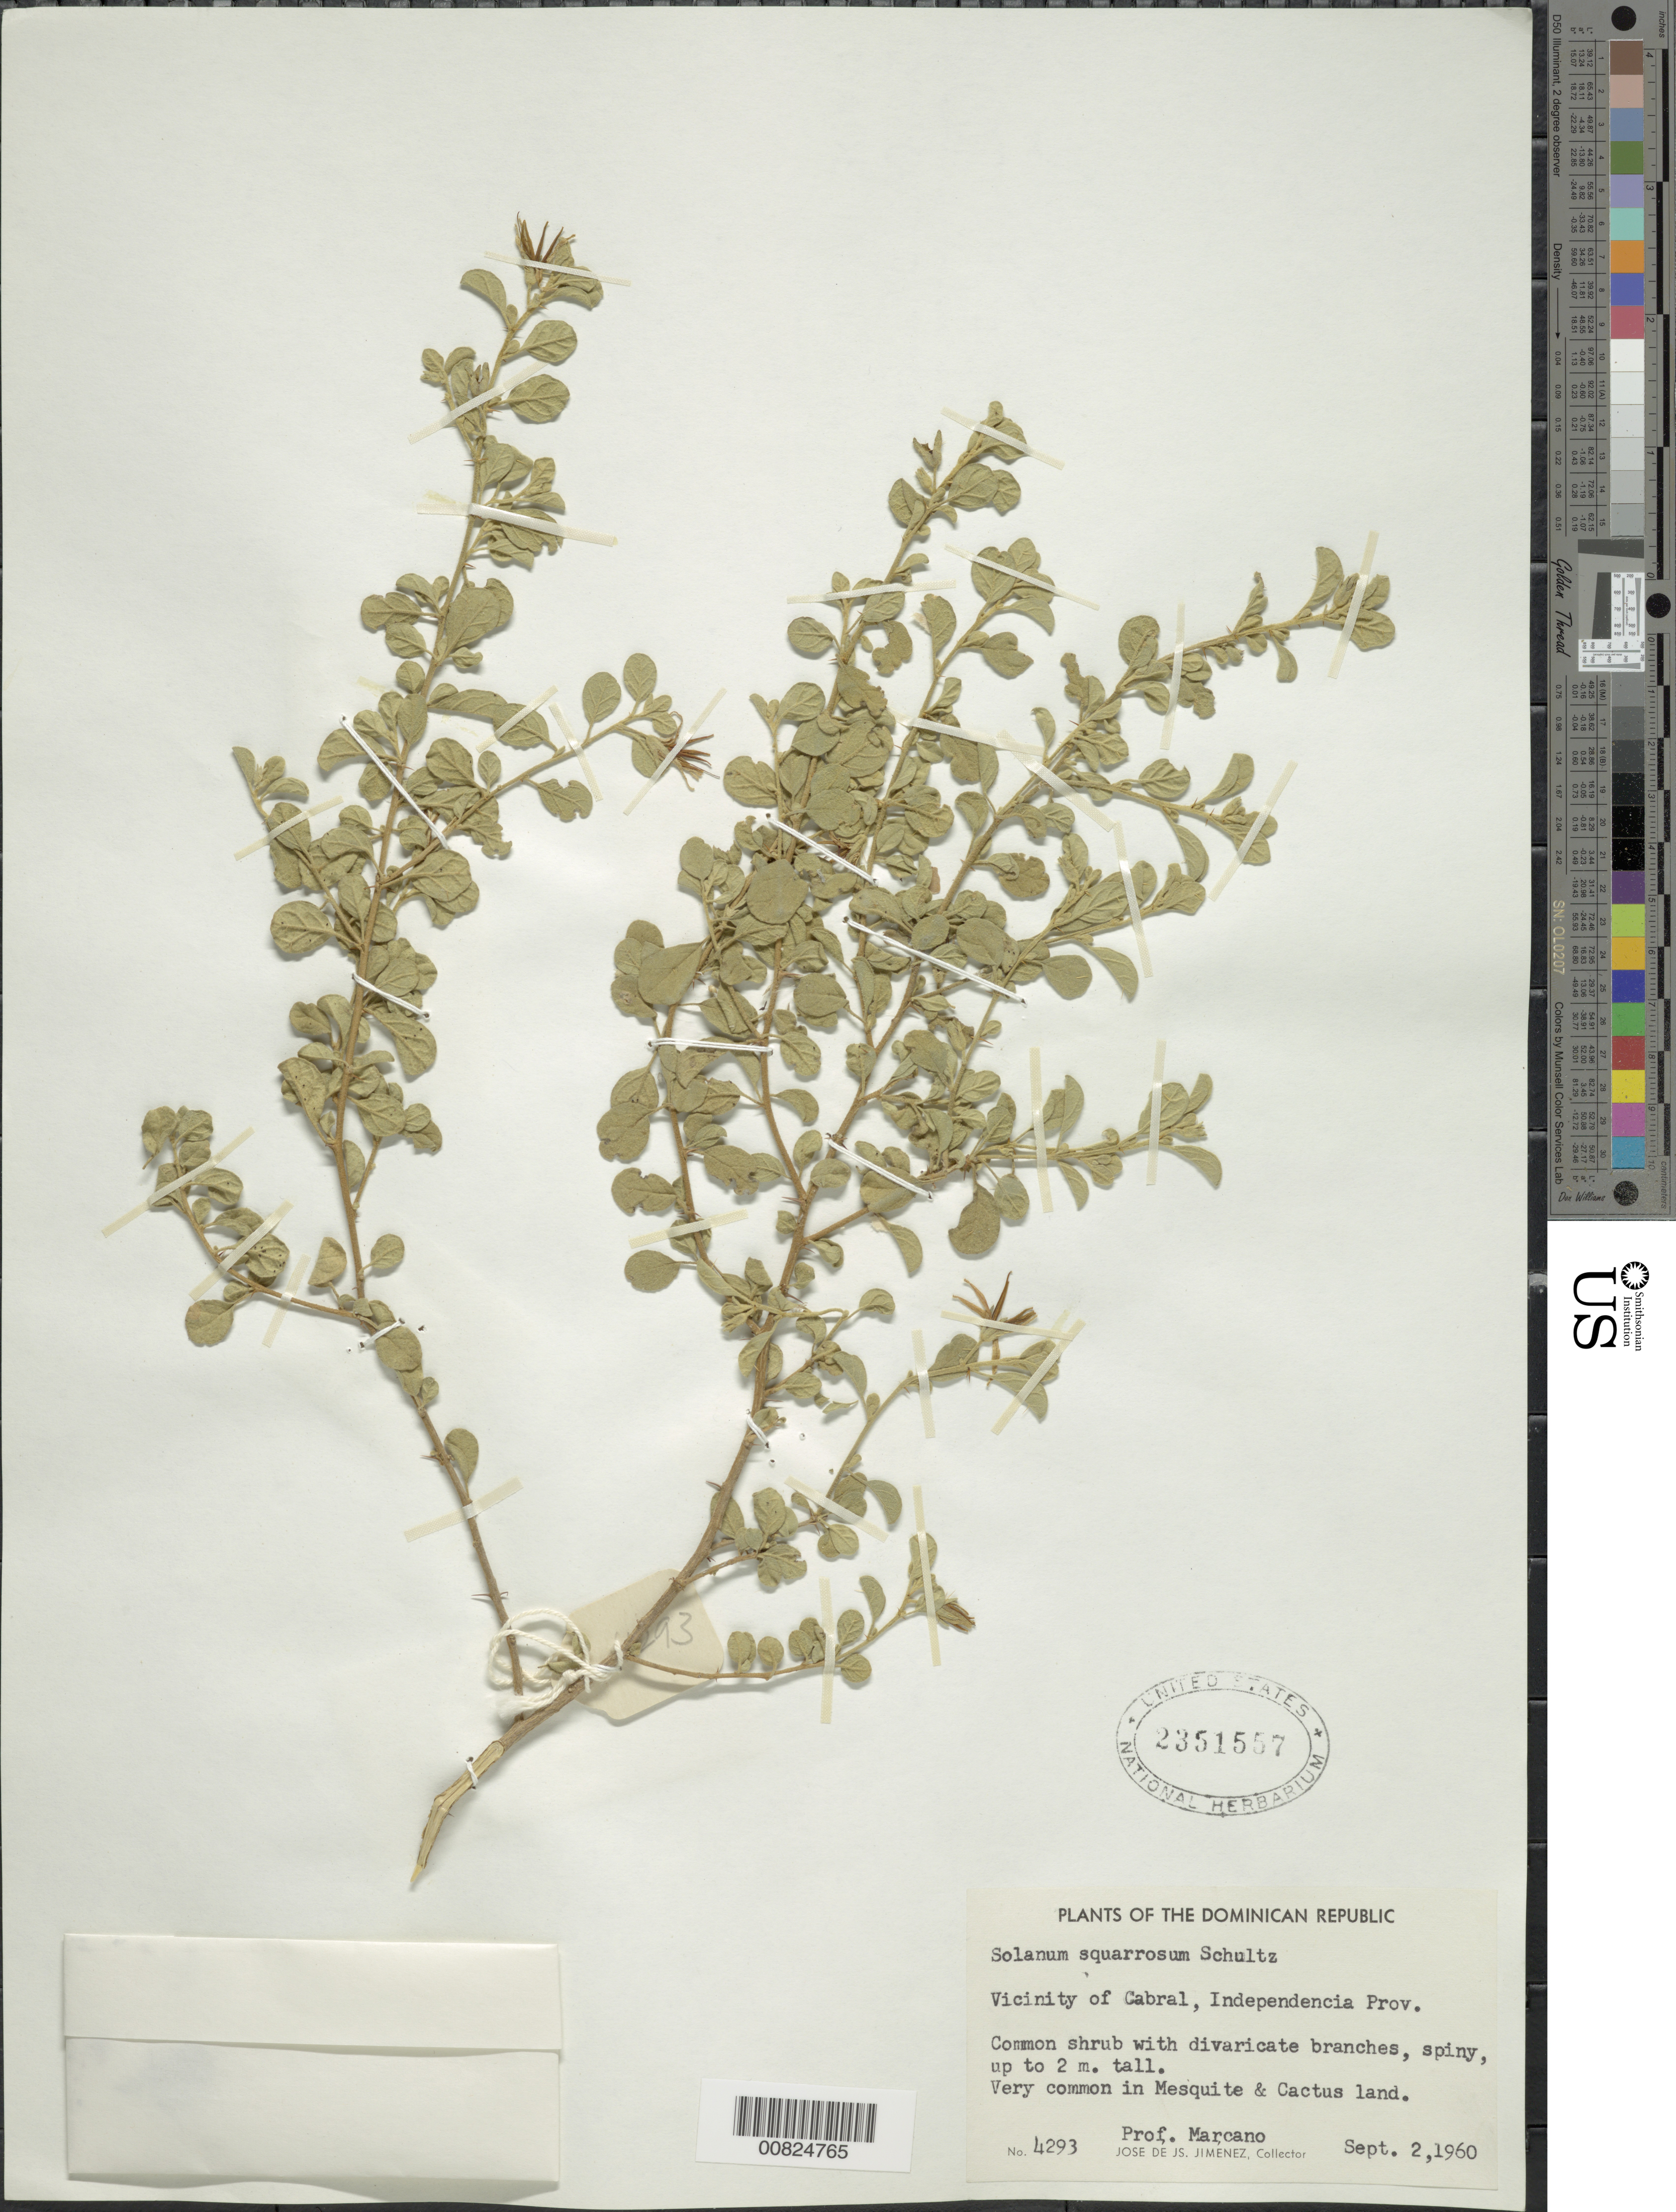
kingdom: Plantae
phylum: Tracheophyta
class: Magnoliopsida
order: Solanales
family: Solanaceae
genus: Solanum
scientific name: Solanum squarrosum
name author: O.E. Schulz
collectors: J. J. Jiménez Almonte & E. J. Marcano F.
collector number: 4293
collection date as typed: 02 Sep 1960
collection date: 1960-09-02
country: Dominican Republic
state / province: Independencia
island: Hispaniola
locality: Vicinity of Cabral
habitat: Mesquite and cactus land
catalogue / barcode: US 2351557